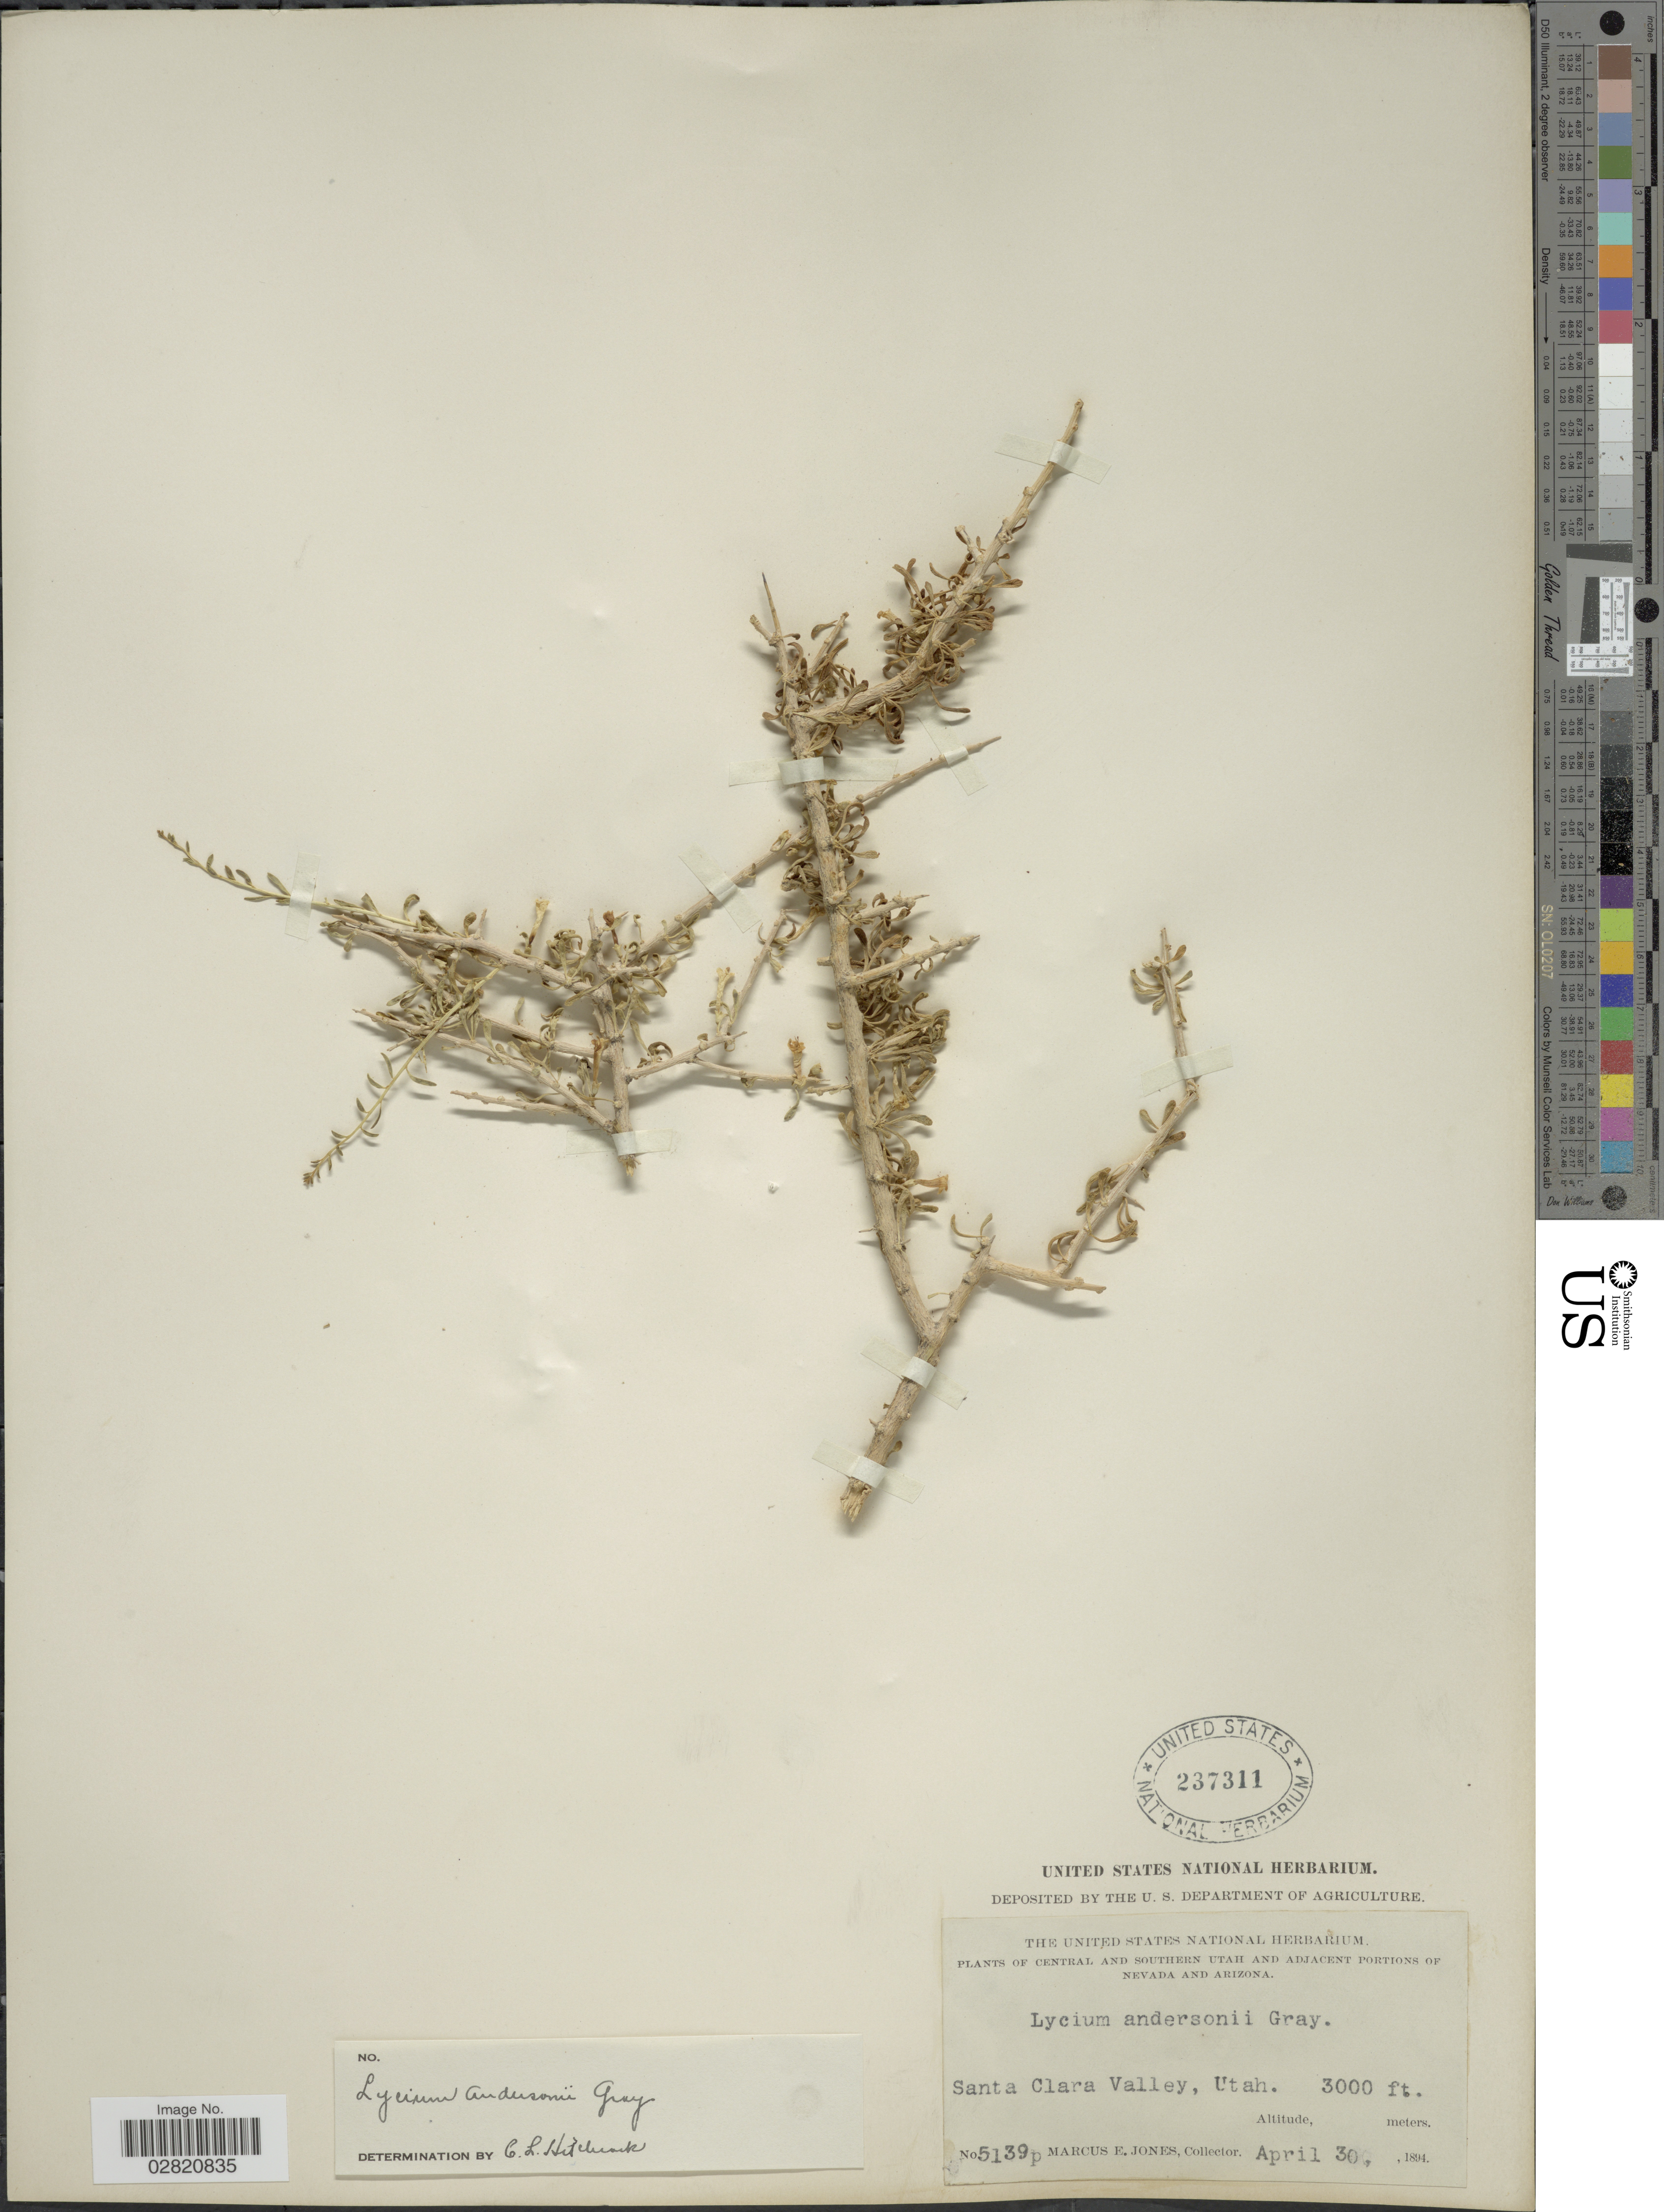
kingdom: Plantae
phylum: Tracheophyta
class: Magnoliopsida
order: Solanales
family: Solanaceae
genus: Lycium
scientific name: Lycium andersonii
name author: A. Gray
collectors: M. E. Jones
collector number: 5139p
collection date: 1894-04-30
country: United States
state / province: Utah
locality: Central and Southern Utah. Santa Clara Valley.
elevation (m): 914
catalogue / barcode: US 237311